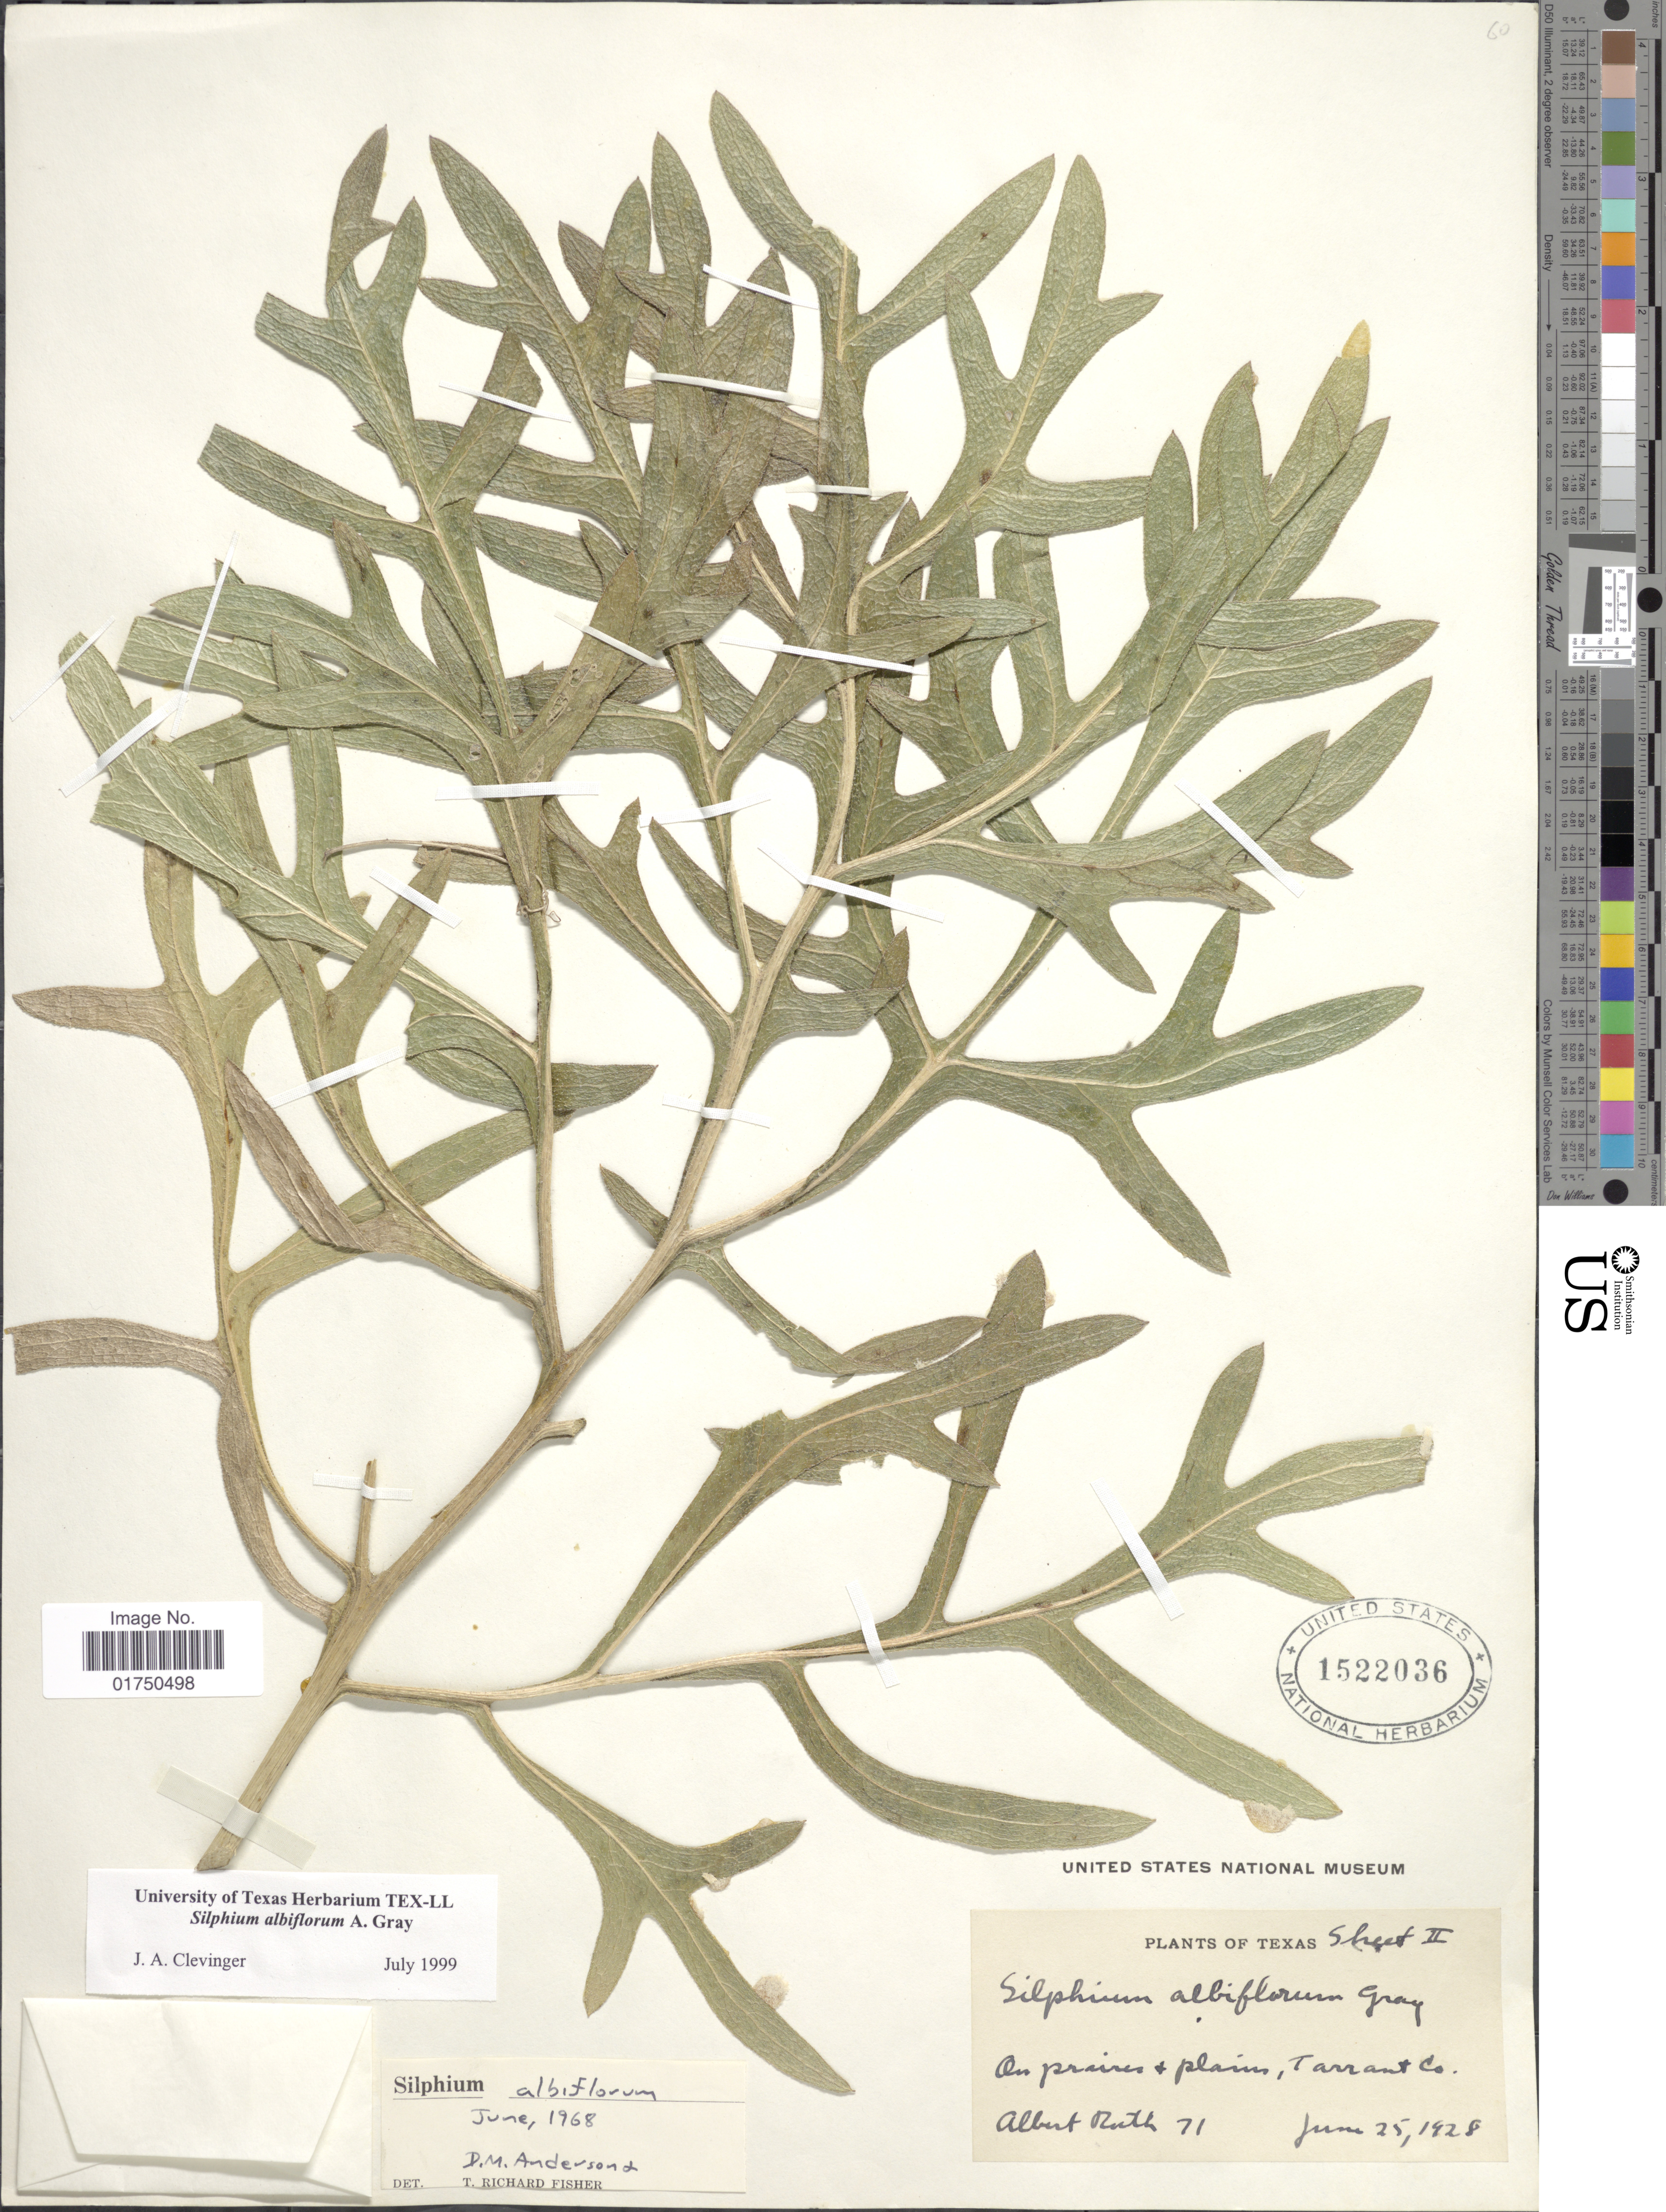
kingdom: Plantae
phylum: Tracheophyta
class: Magnoliopsida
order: Asterales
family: Asteraceae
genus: Silphium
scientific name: Silphium albiflorum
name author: A. Gray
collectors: A. Ruth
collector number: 71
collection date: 1928-06-25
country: United States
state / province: Texas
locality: On prairies + plains, Tarrant Co.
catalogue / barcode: US 1522036